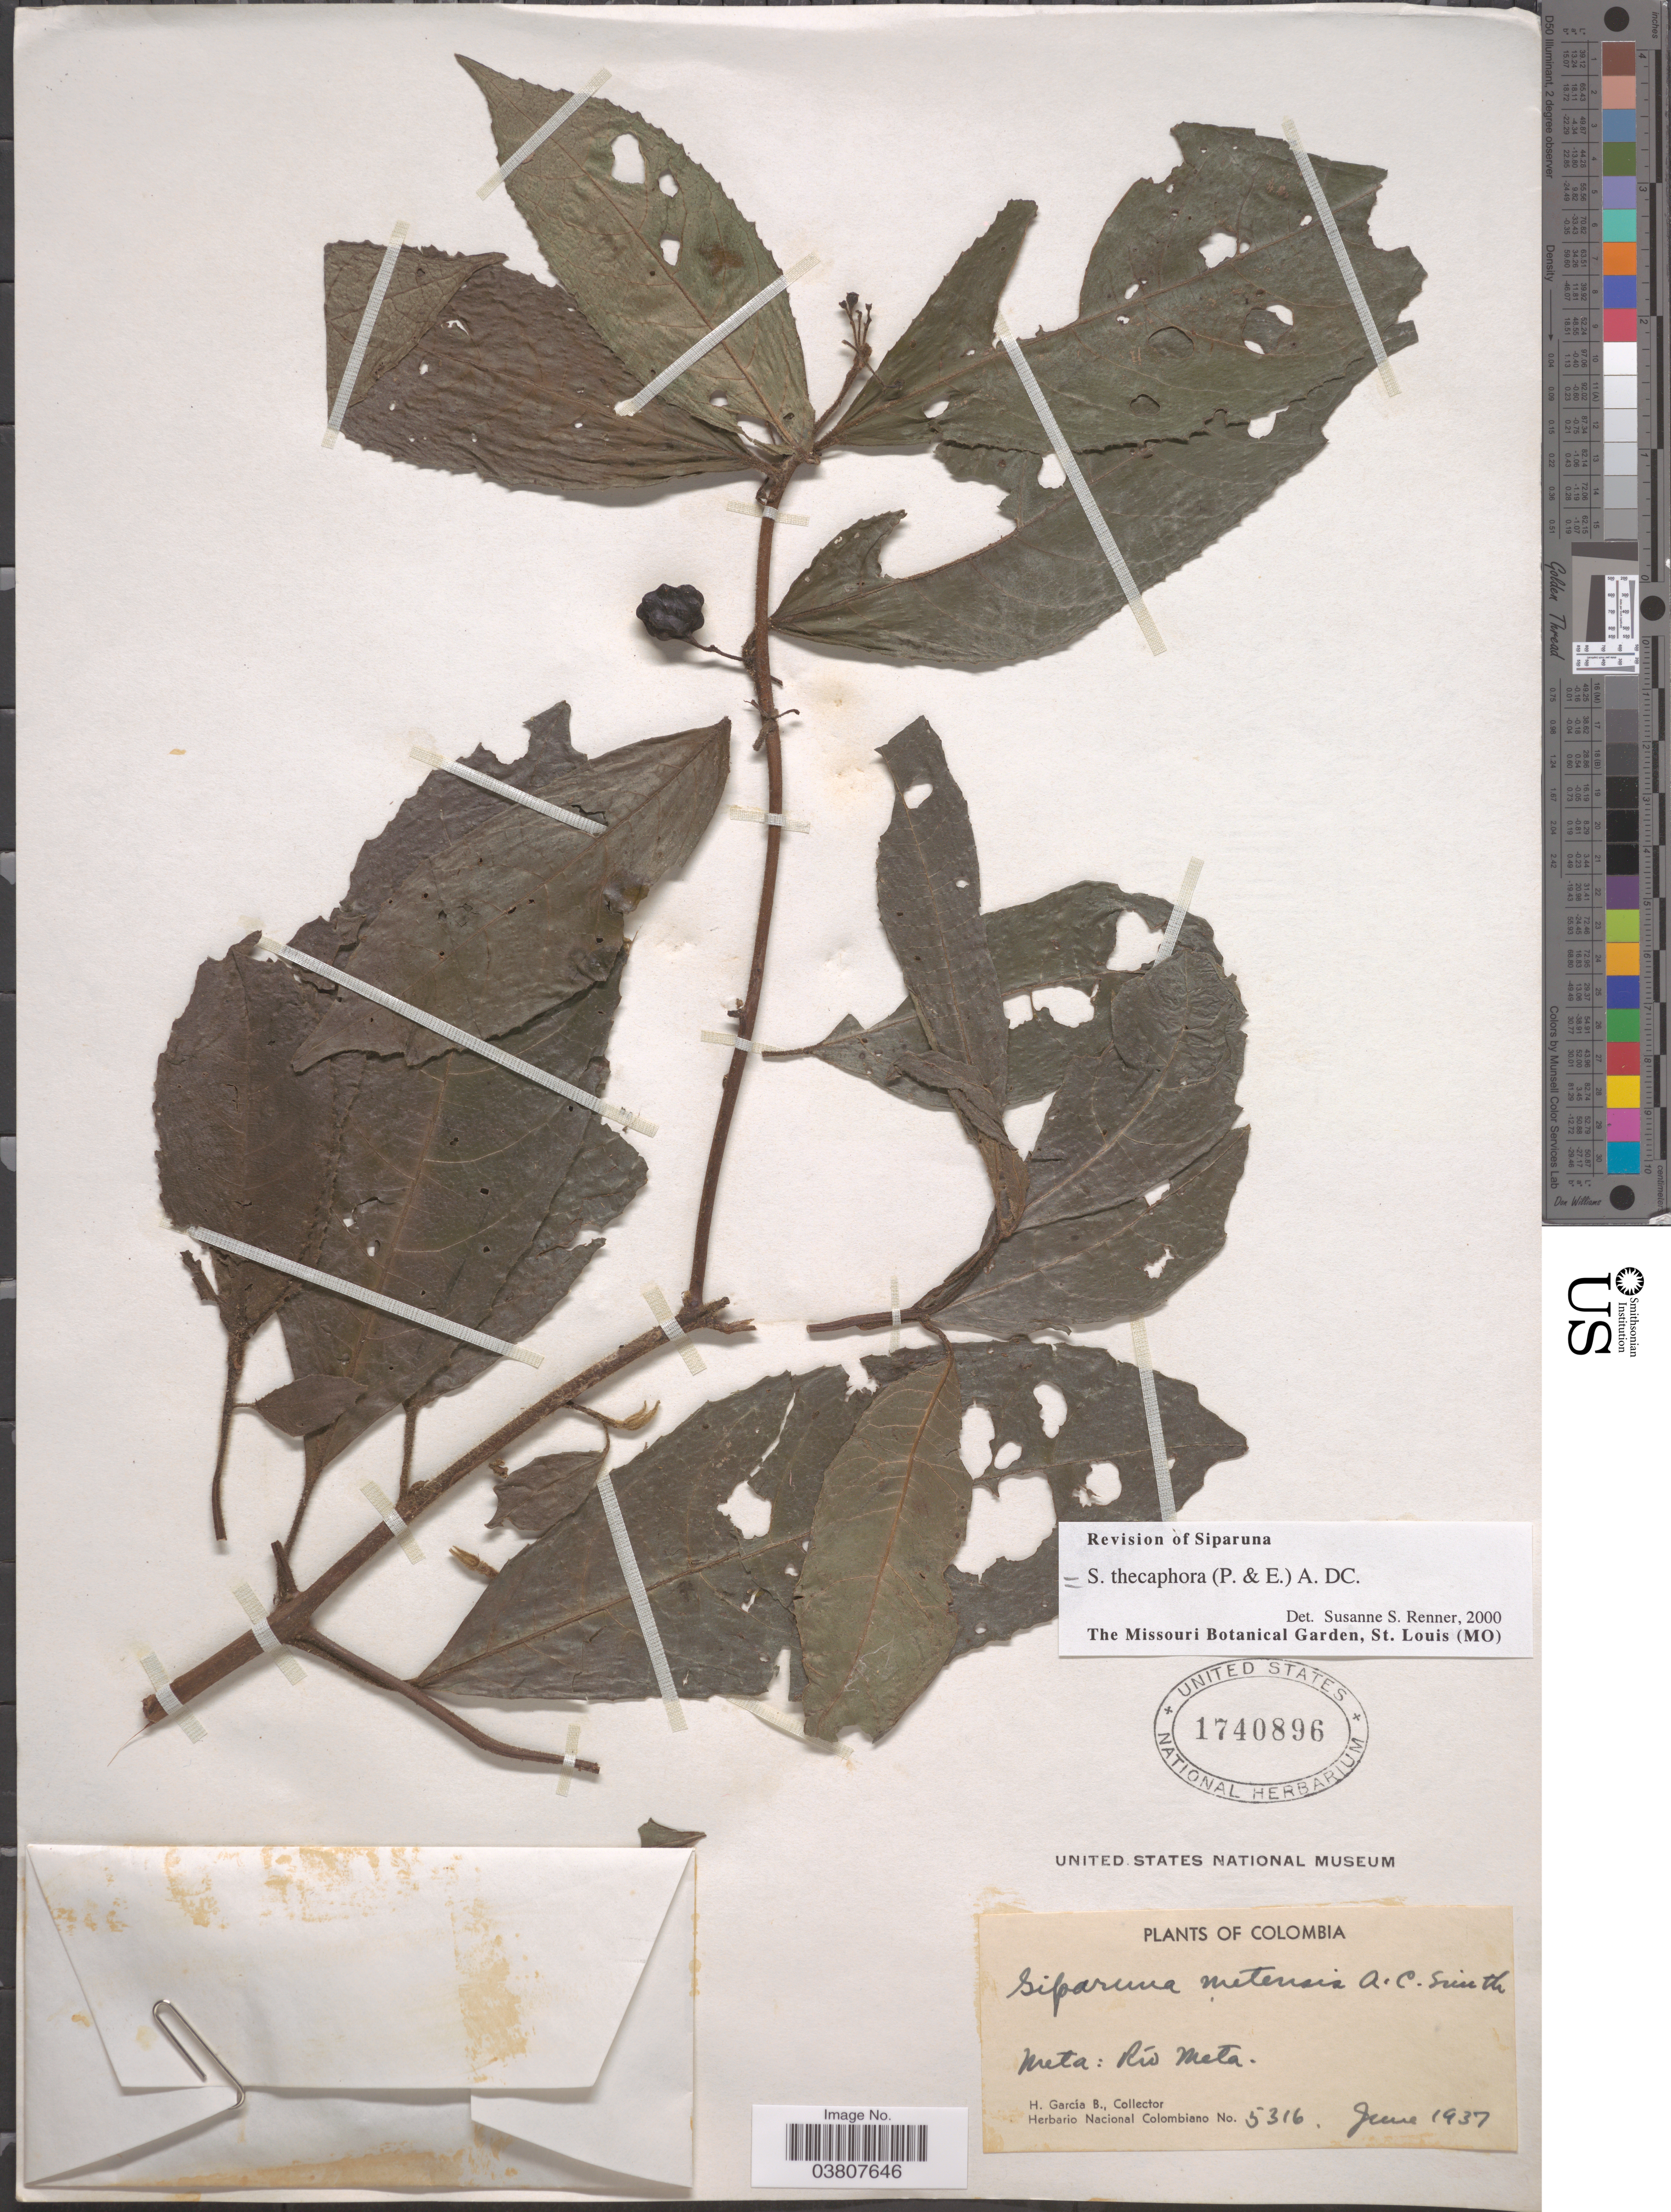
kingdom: Plantae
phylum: Tracheophyta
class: Magnoliopsida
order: Laurales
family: Siparunaceae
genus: Siparuna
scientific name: Siparuna thecaphora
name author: (Poepp. & Endl.) A. DC.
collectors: H. García B.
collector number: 5316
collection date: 1937-06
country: Colombia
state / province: Meta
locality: Río Meta.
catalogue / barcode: US 1740896